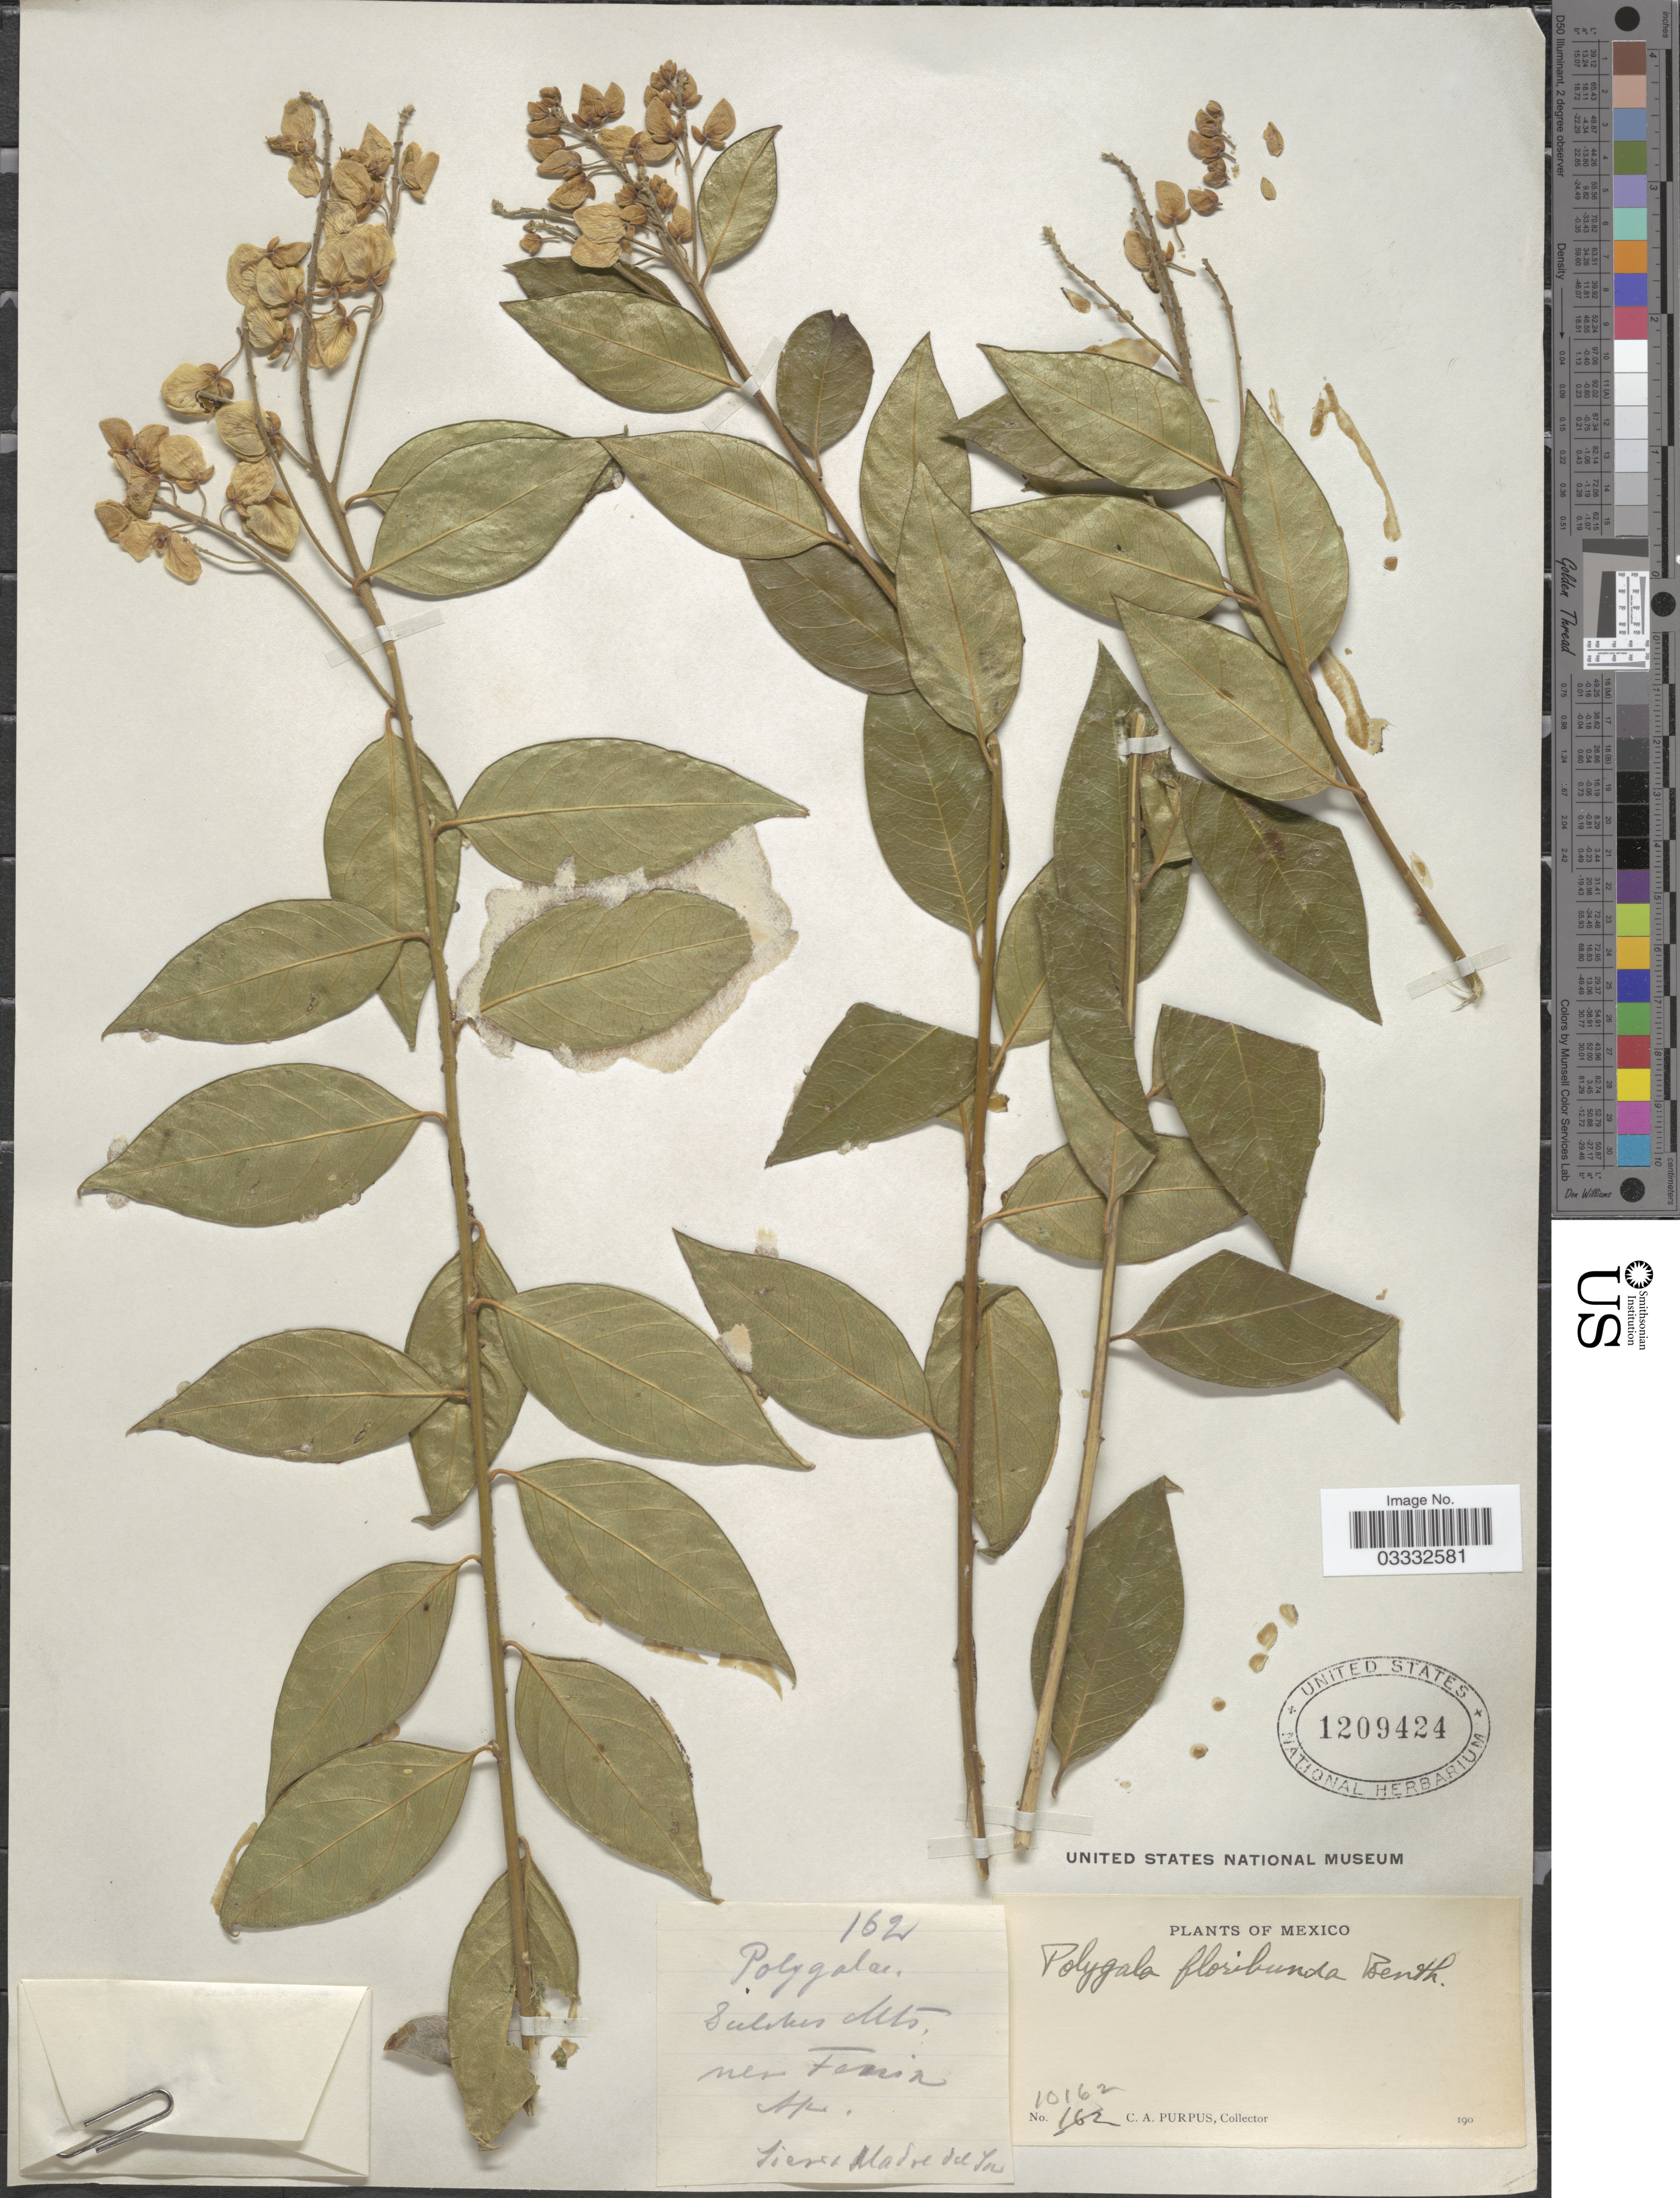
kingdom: Plantae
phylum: Tracheophyta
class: Magnoliopsida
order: Fabales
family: Polygalaceae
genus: Asemeia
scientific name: Asemeia floribunda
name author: (Benth.) J.F.B. Pastore & J.R. Abbott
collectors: C. A. Purpus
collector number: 10162/162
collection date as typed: Apr. 190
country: Mexico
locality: Gulches Mts. near Fenia Sierra Madre del sur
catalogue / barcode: US 1209424